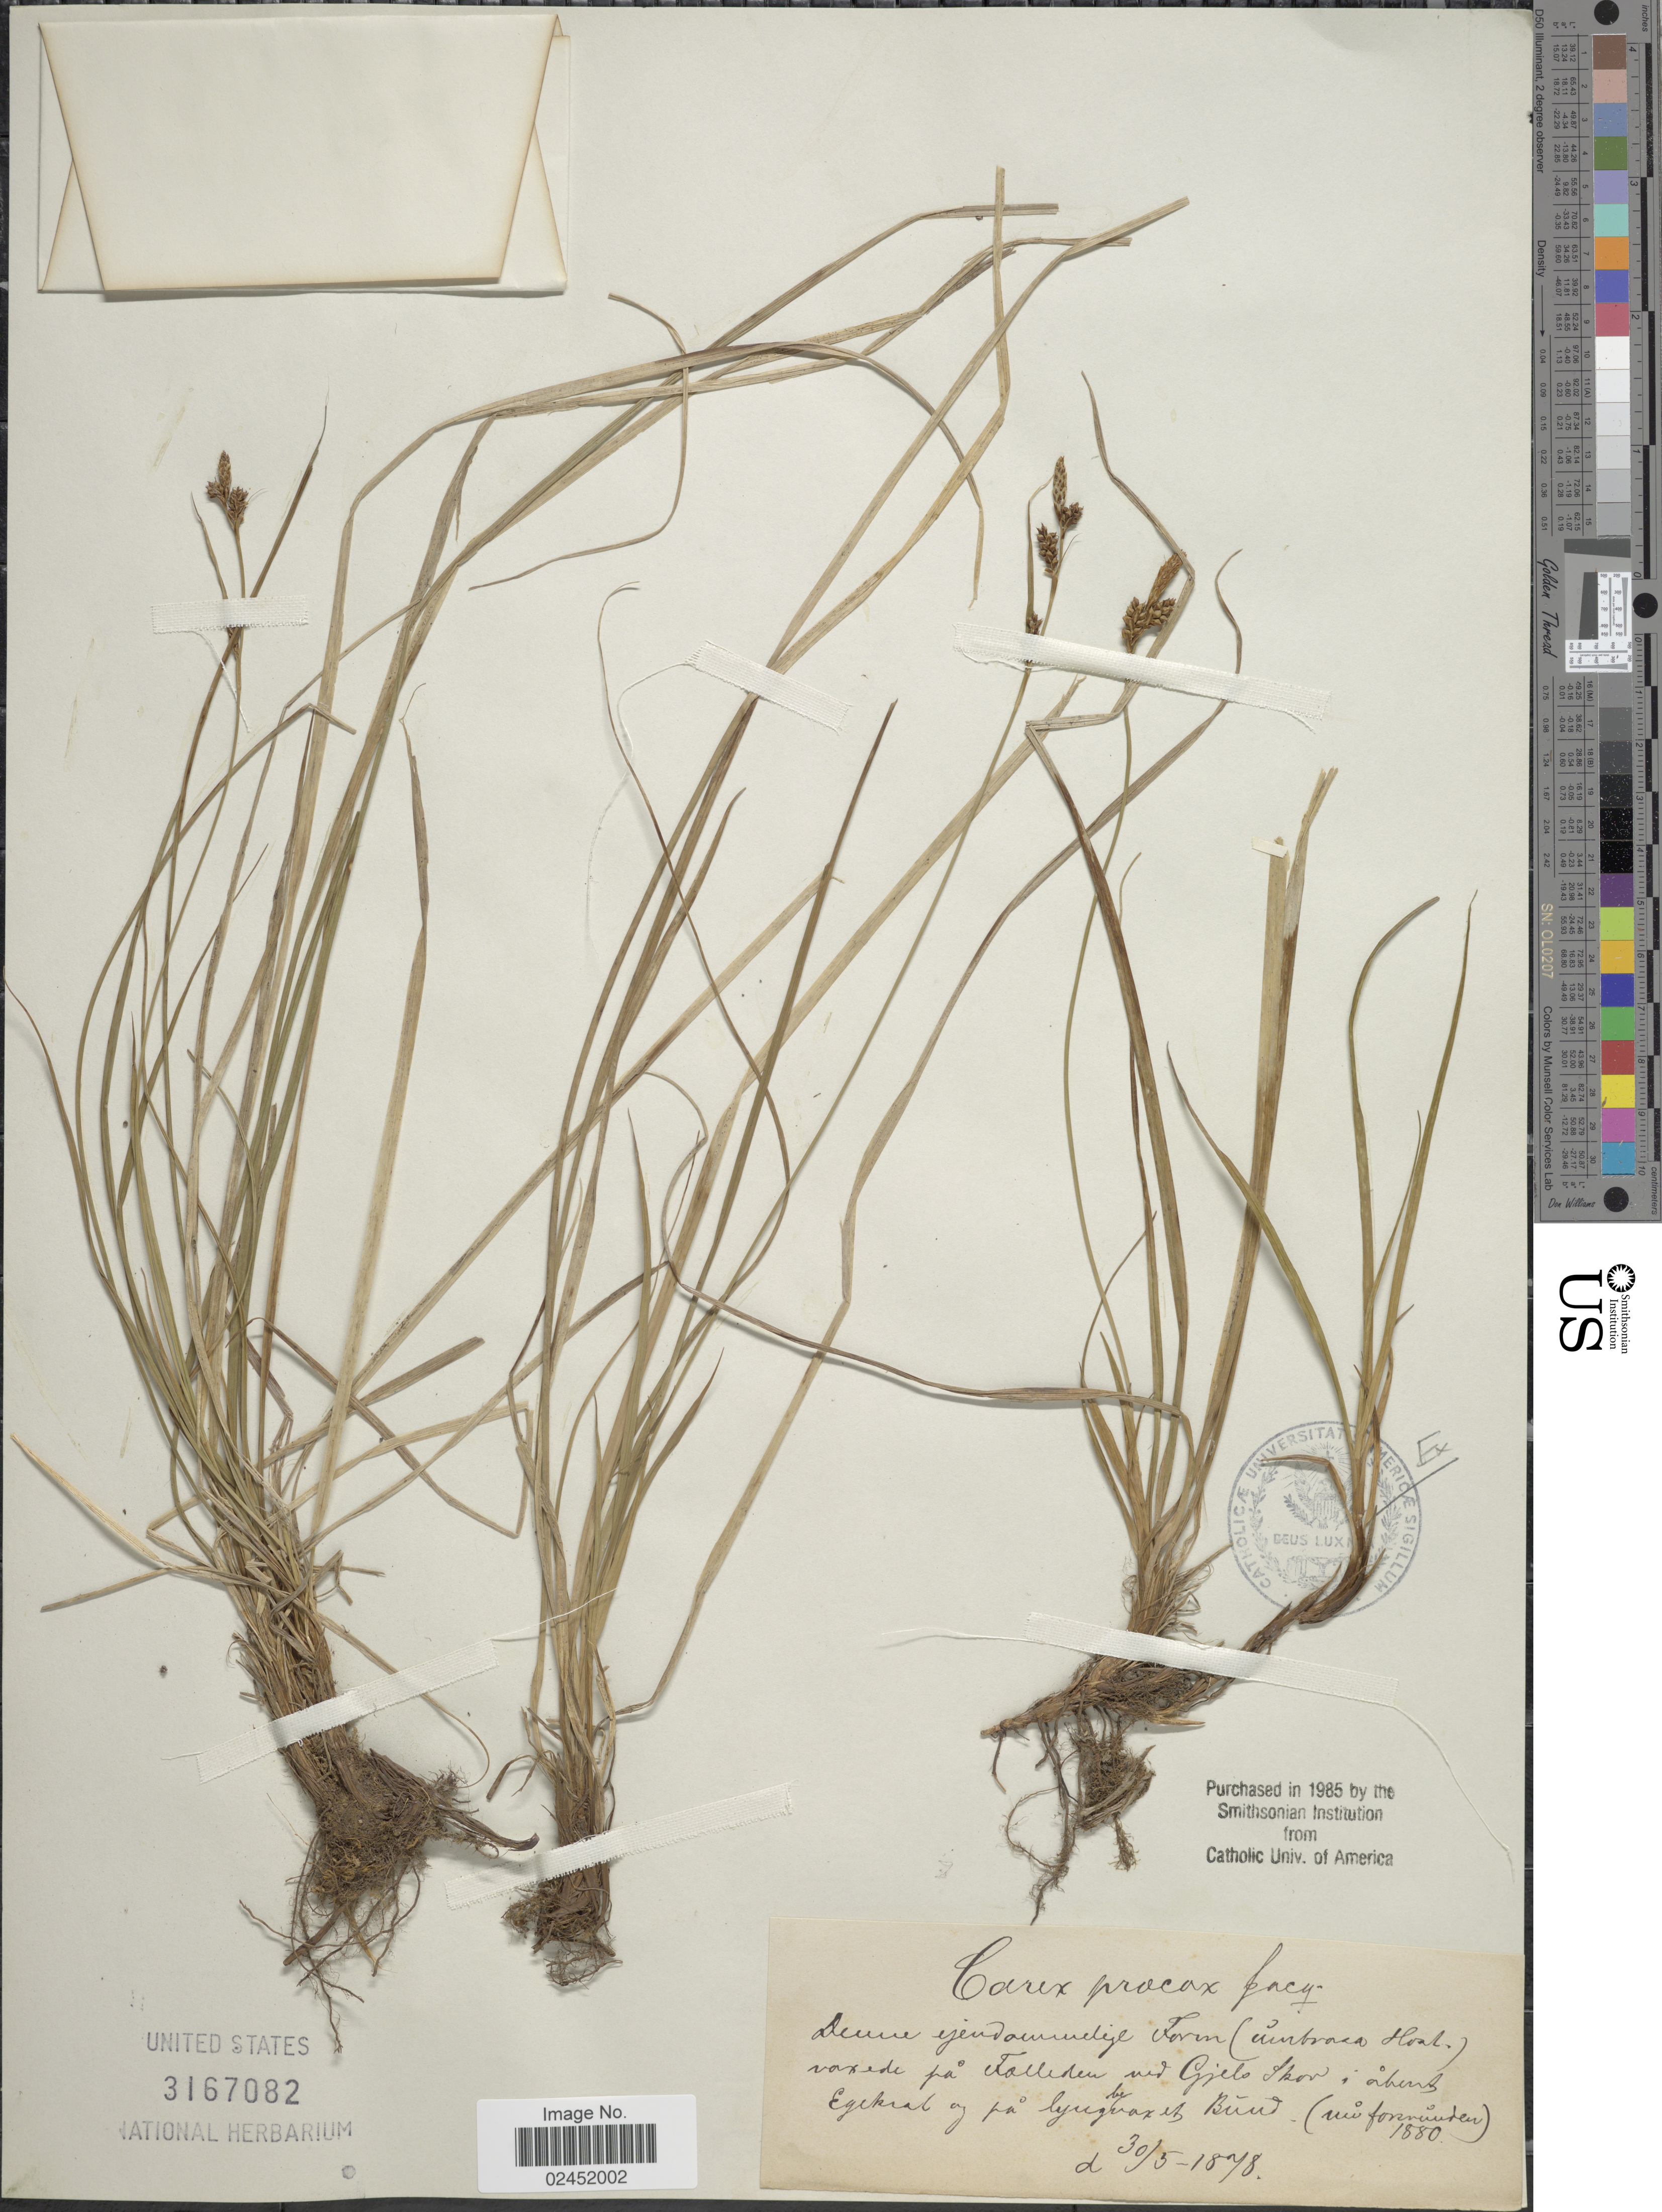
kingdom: Plantae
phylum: Tracheophyta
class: Liliopsida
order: Poales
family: Cyperaceae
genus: Carex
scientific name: Carex praecox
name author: Schreb.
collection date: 1878-05-30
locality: Dune ejendammelige Form [illegible text]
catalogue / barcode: US 3167082